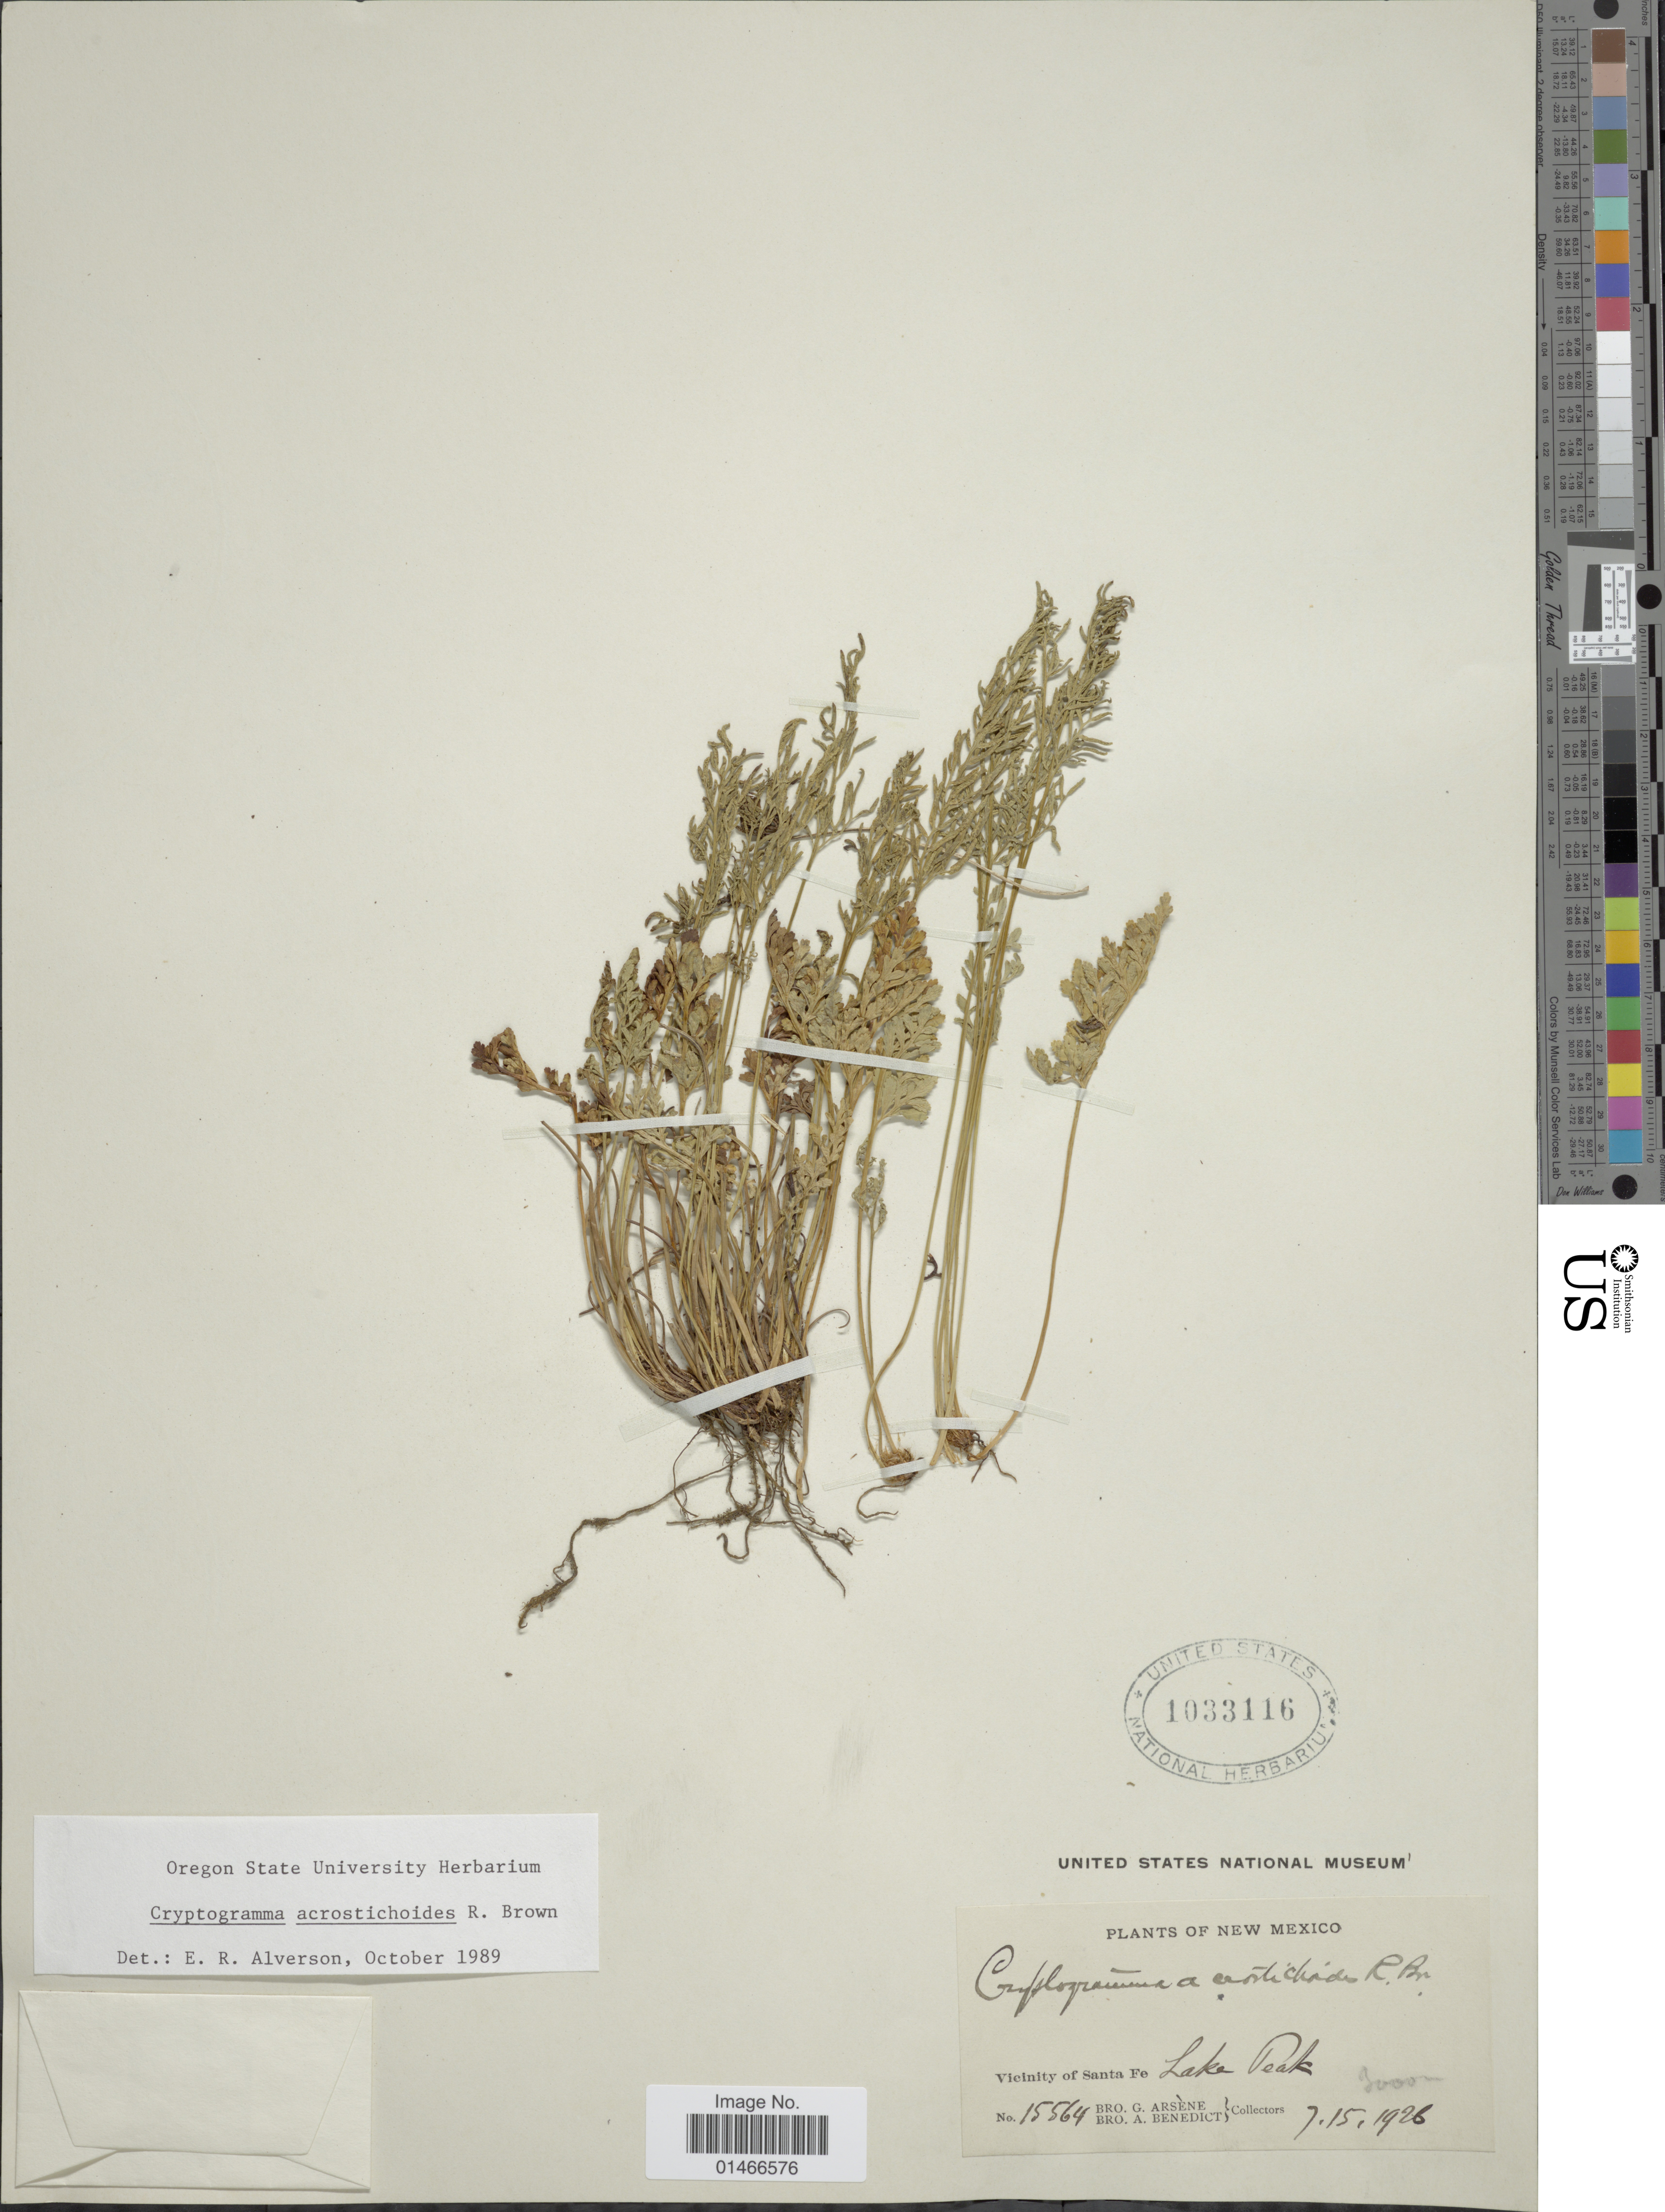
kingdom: Plantae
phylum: Tracheophyta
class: Polypodiopsida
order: Polypodiales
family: Pteridaceae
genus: Cryptogramma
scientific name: Cryptogramma acrostichoides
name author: R. Br.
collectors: Bro. G. Arsène & Bro. Benedict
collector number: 15564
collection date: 1926-07-15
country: United States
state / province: New Mexico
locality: Vicinity of Santa Fe Lake Peak.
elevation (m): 3000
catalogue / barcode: US 1033116